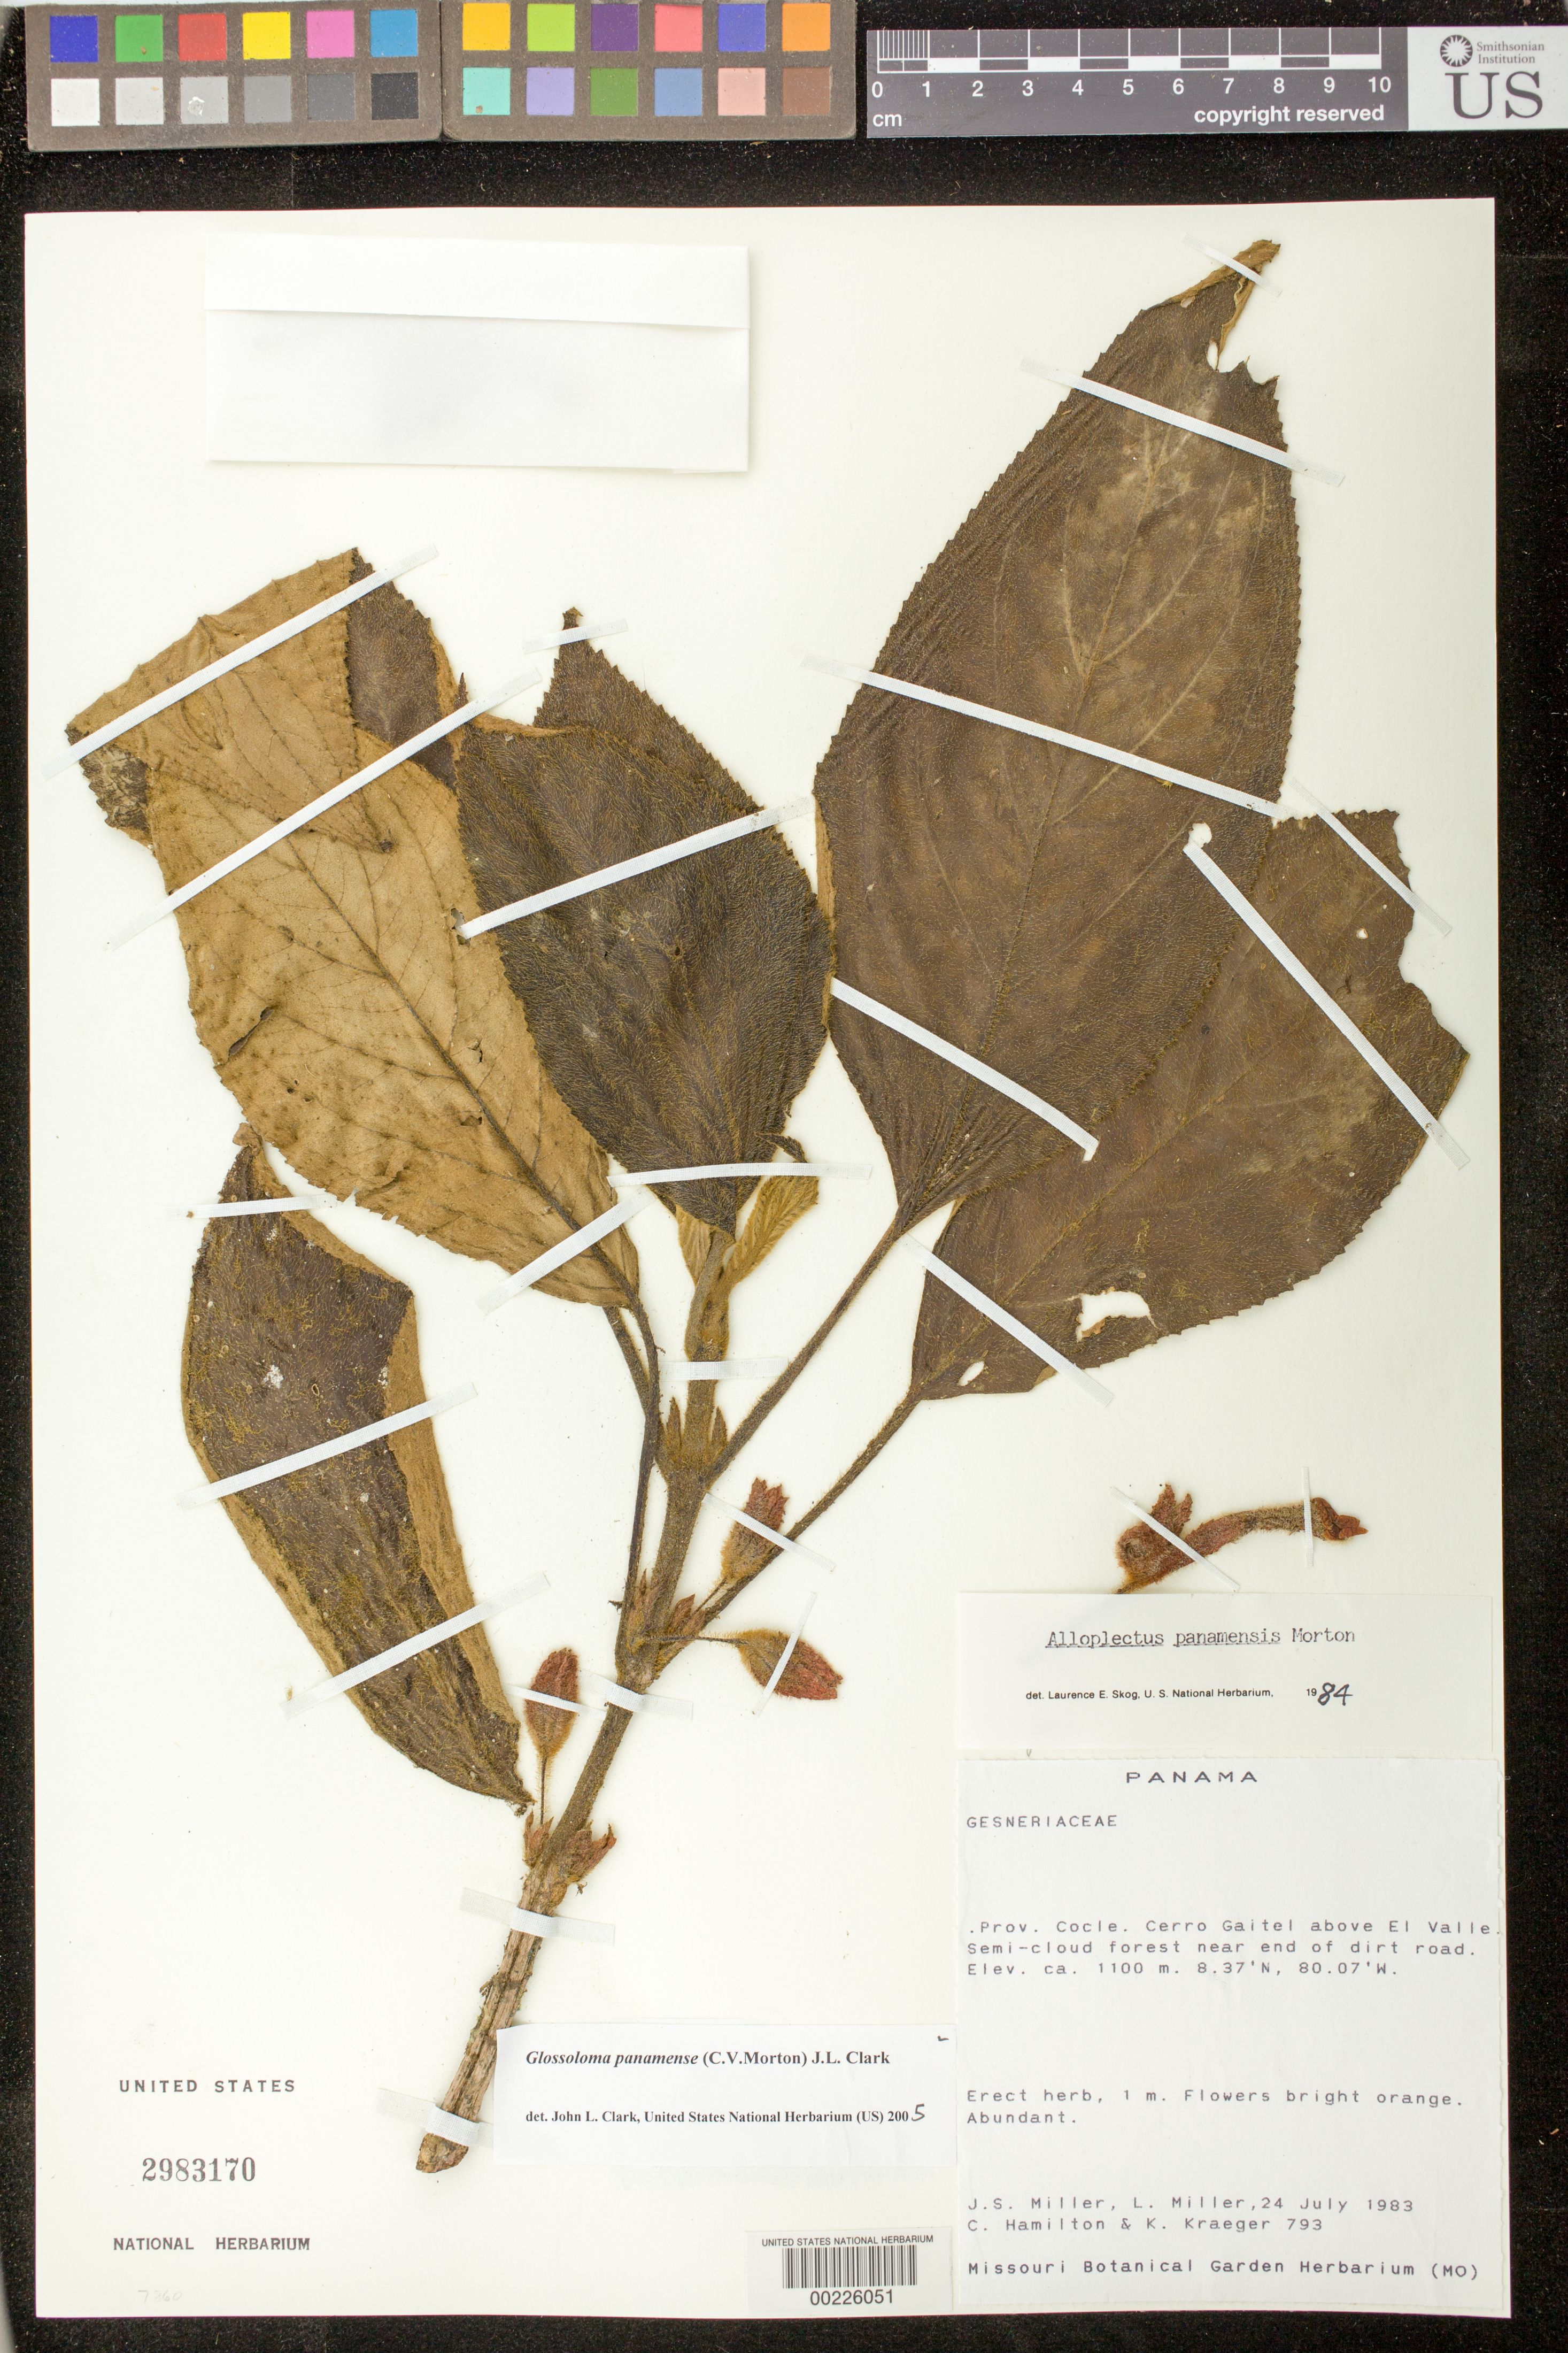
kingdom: Plantae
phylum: Tracheophyta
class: Magnoliopsida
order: Lamiales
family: Gesneriaceae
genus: Glossoloma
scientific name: Glossoloma panamense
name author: (C.V. Morton) J.L. Clark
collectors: J. S. Miller, L. Miller, C. Hamilton & K. Kraeger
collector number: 793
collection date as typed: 24 Jul 1983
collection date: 1983-07-24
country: Panama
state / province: Coclé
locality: Cerro Gaitel above El Valle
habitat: Semi-cloud forest near end of dirt road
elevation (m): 1100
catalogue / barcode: US 2983170